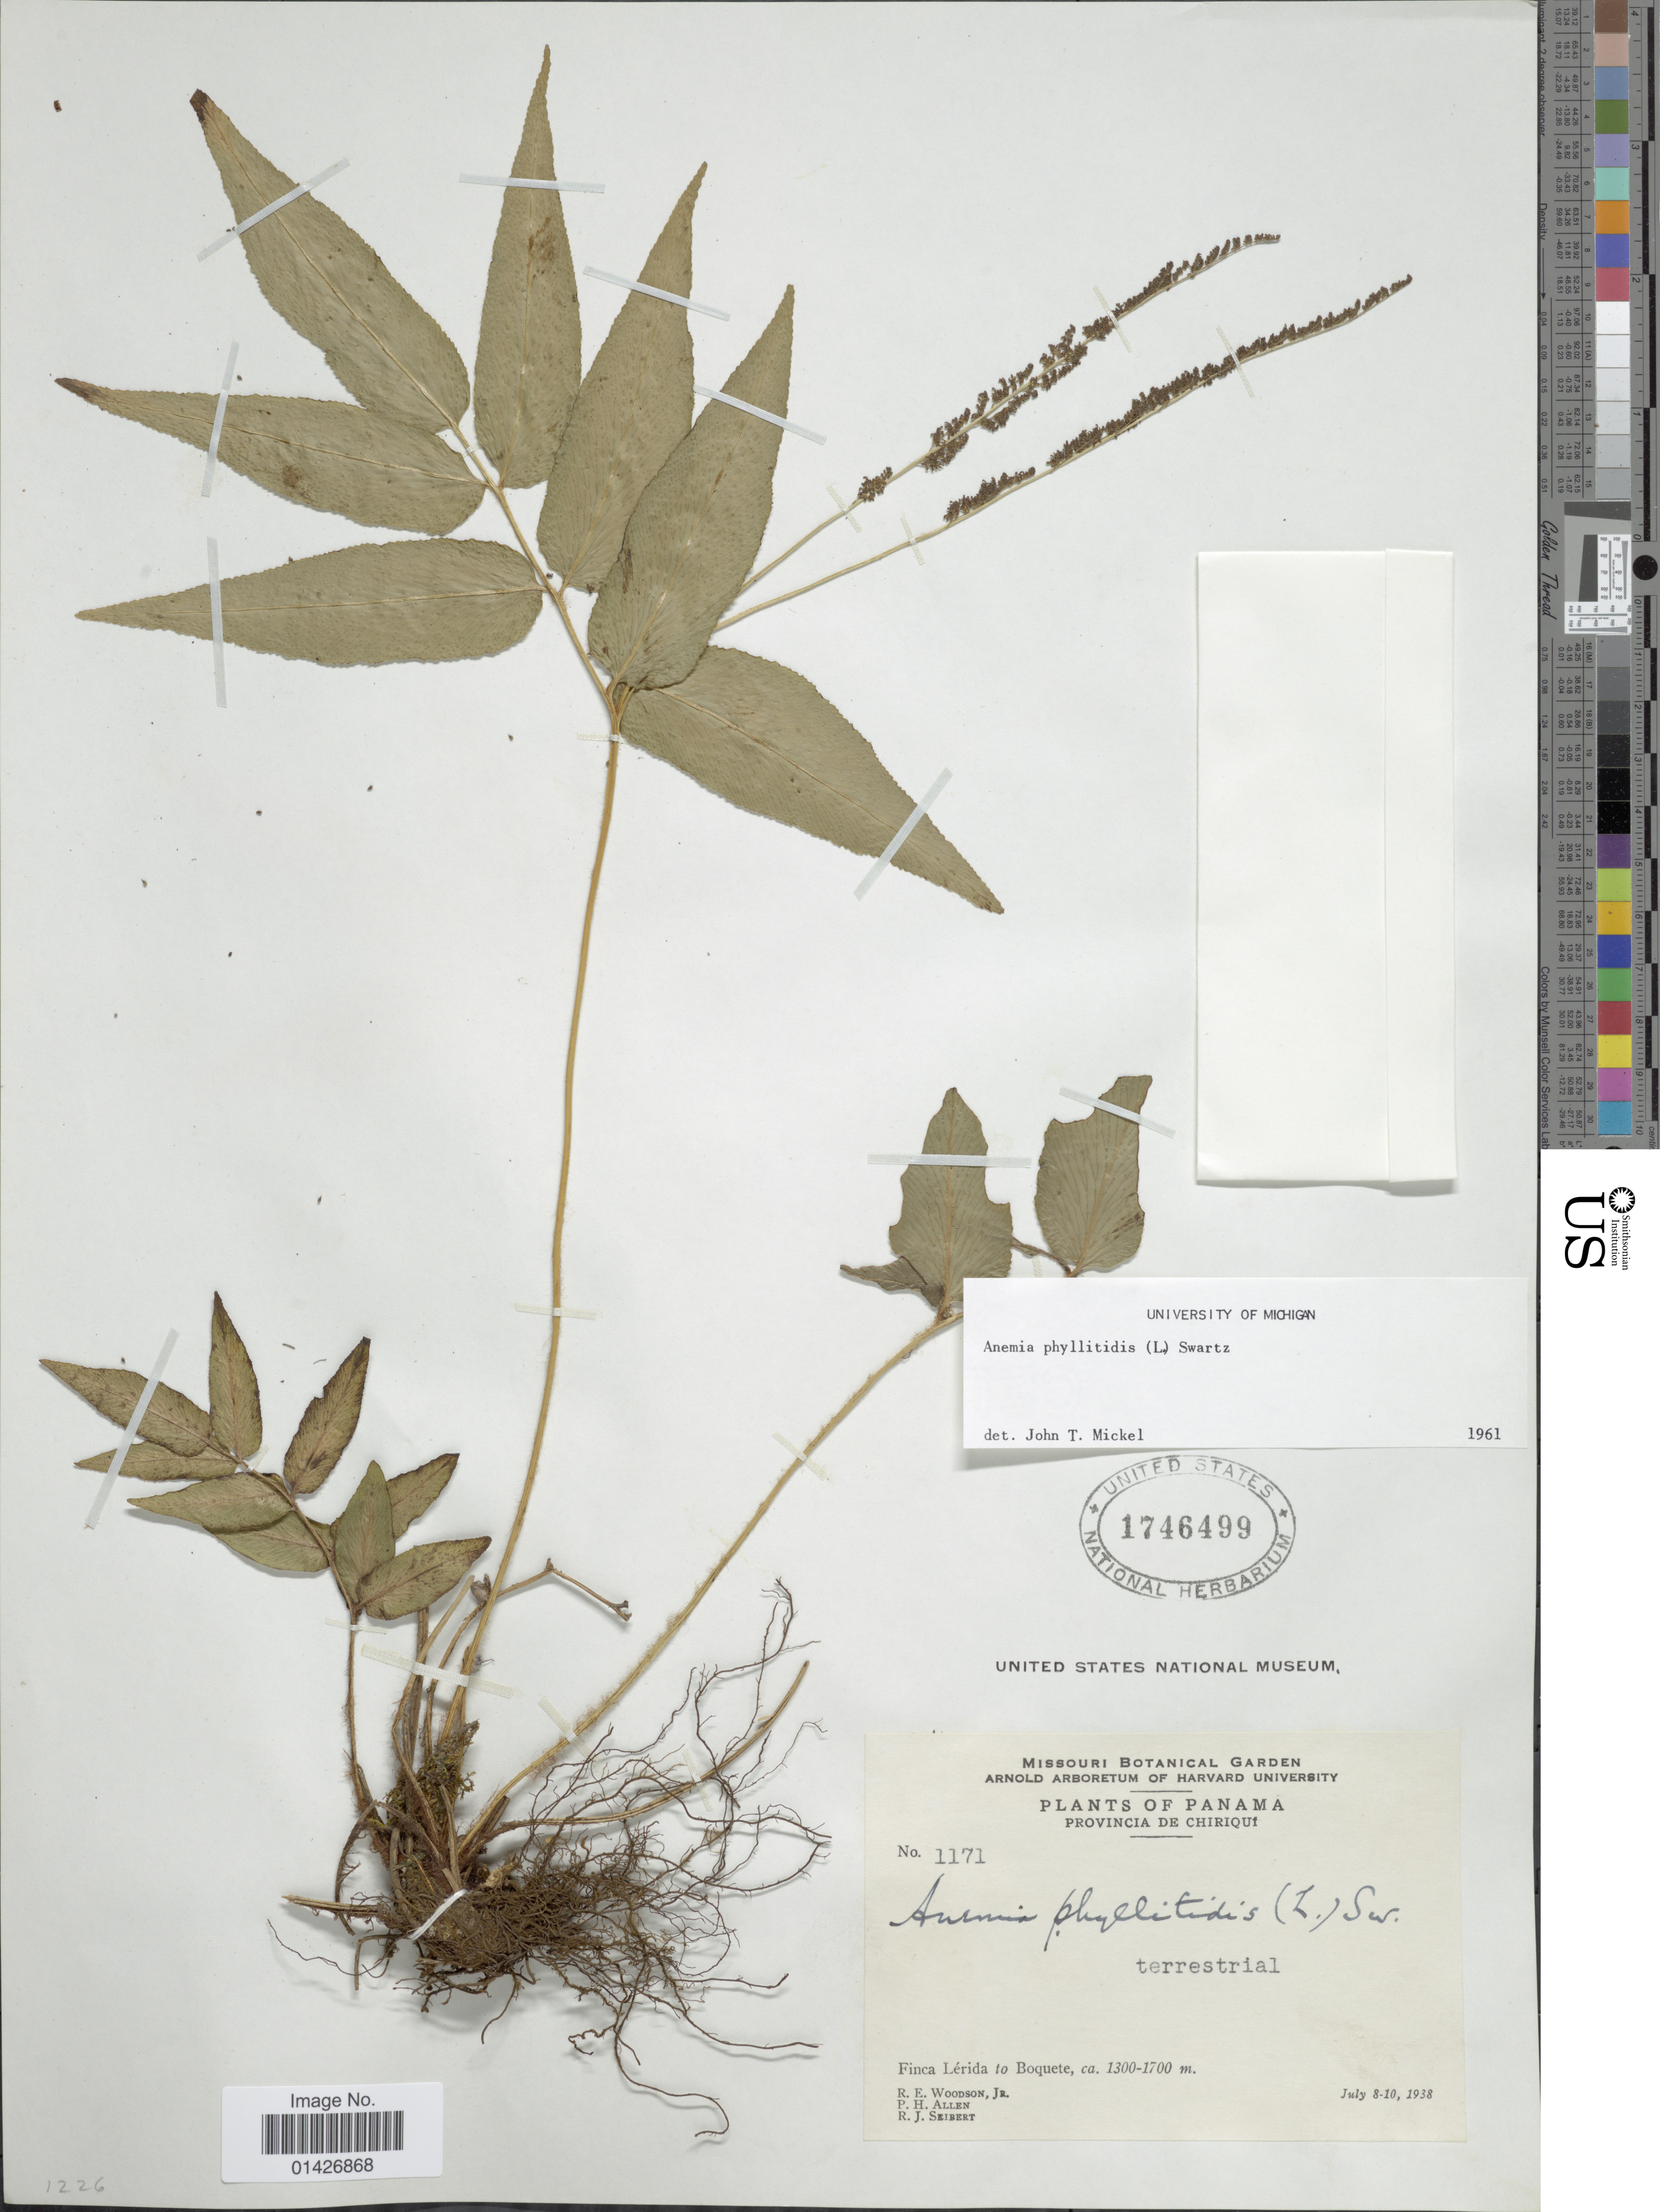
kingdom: Plantae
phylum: Tracheophyta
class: Polypodiopsida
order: Schizaeales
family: Anemiaceae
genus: Anemia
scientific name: Anemia phyllitidis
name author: (L.) Sw.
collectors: R. E. Woodson, P. H. Allen & R. J. Seibert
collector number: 1171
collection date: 1938-07-08/1938-07-10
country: Panama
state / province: Chiriqui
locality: Finca Lérida to Boquete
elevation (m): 1300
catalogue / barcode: US 1746499